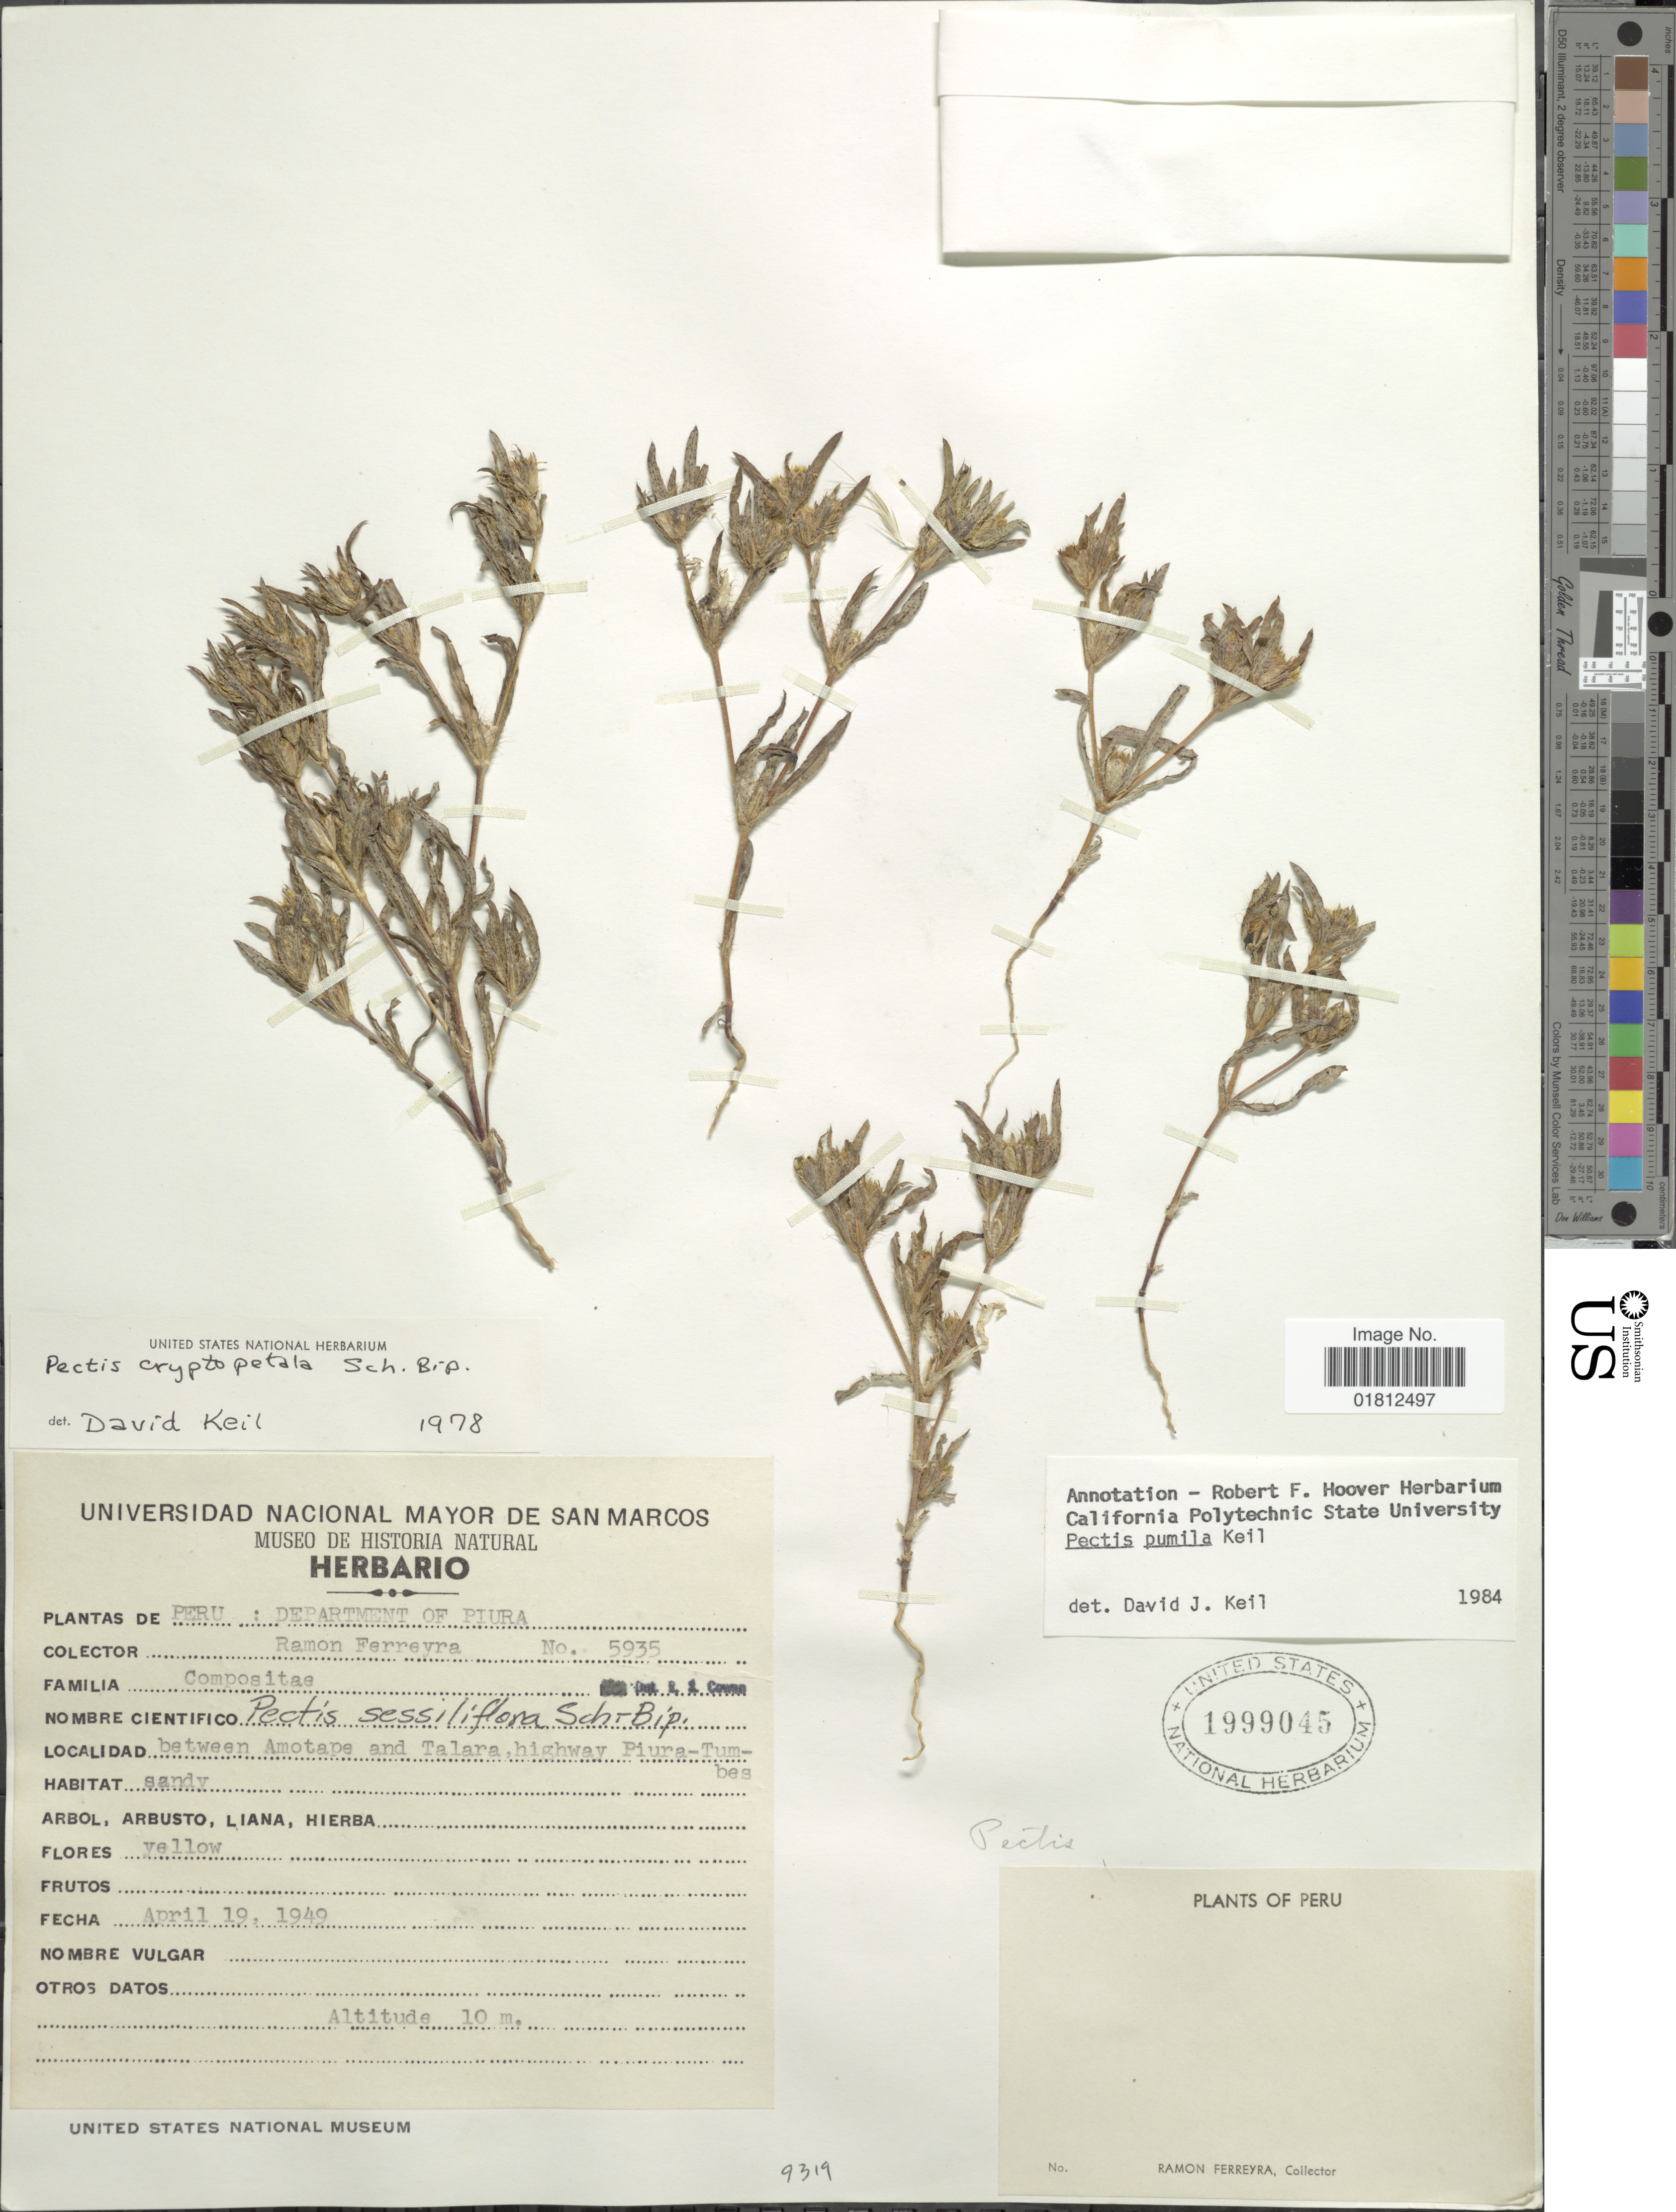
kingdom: Plantae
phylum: Tracheophyta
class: Magnoliopsida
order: Asterales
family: Asteraceae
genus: Pectis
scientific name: Pectis pumila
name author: D.J. Keil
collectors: R. A. Ferreyra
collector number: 5935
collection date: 1949-04-19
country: Peru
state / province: Piura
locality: Between Amotape and Talara, highway Piura-Tunbes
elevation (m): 10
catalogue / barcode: US 199045